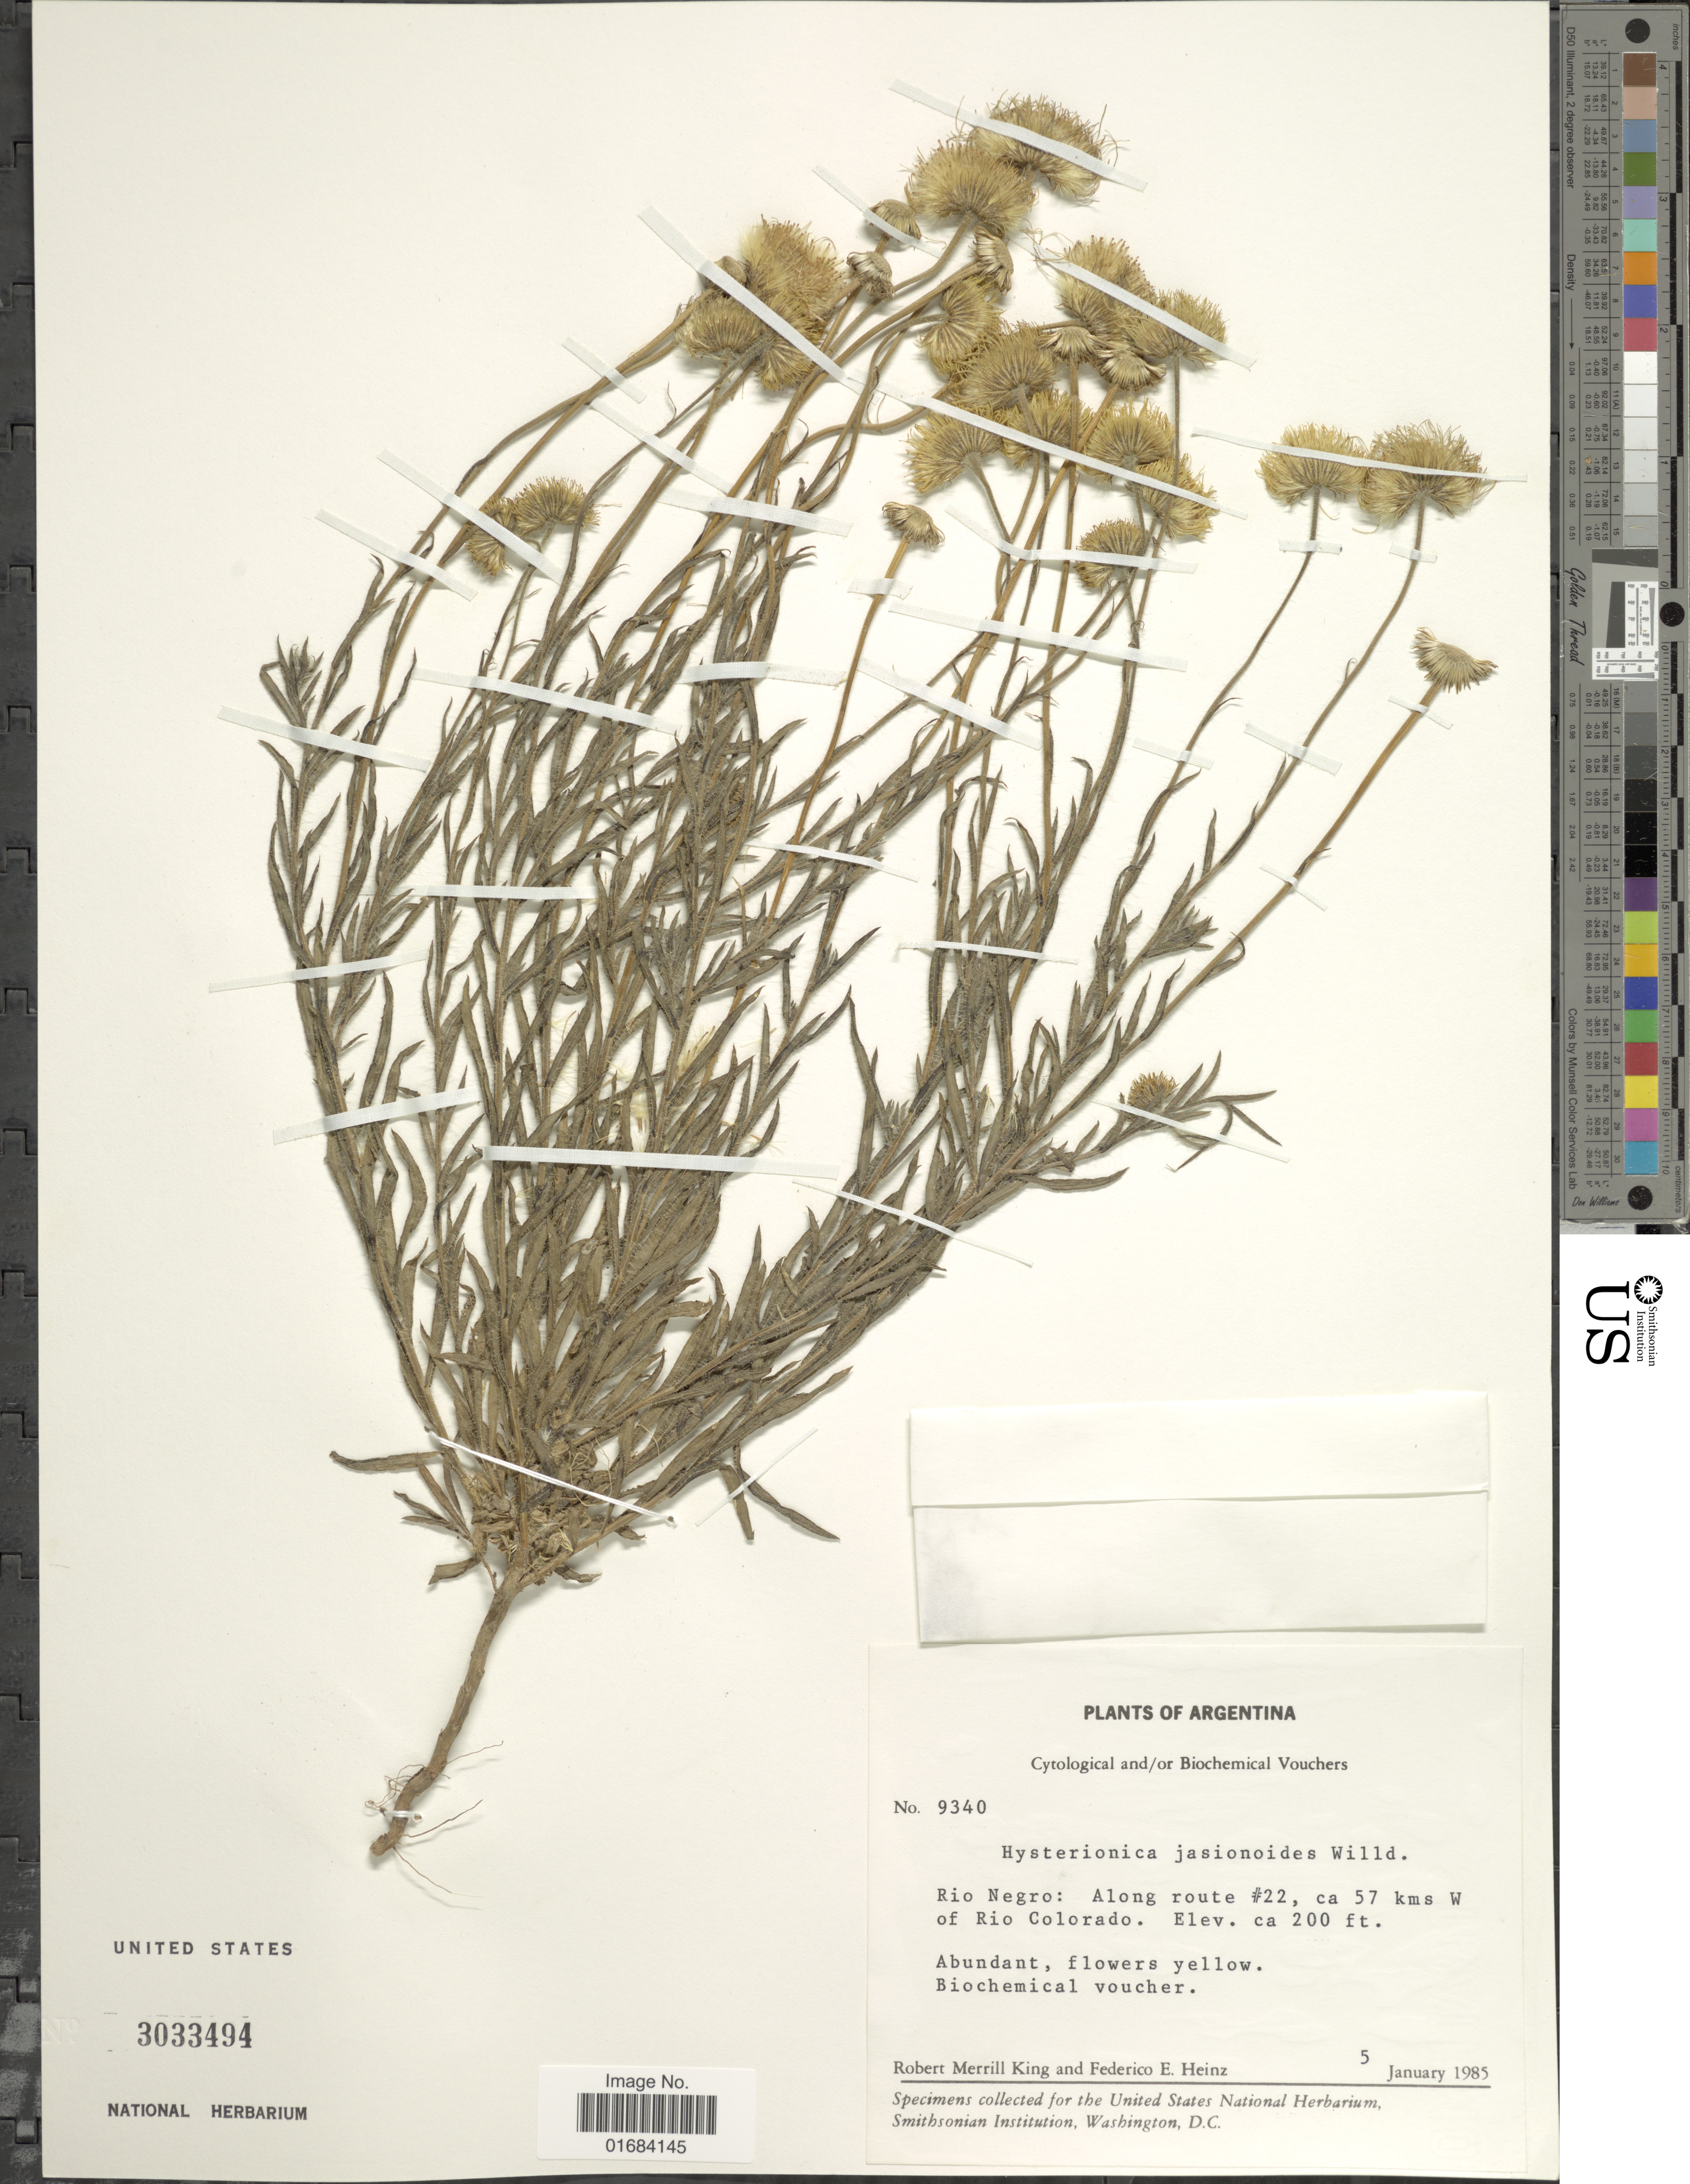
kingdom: Plantae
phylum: Tracheophyta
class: Magnoliopsida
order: Asterales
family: Asteraceae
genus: Hysterionica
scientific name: Hysterionica jasionoides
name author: Willd.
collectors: R. M. King & F. Heinz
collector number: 9340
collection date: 1985-01-05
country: Argentina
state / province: Rio Negro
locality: Along route #22, ca 57 kms W of Rio Colorado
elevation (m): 61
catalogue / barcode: US 3033494